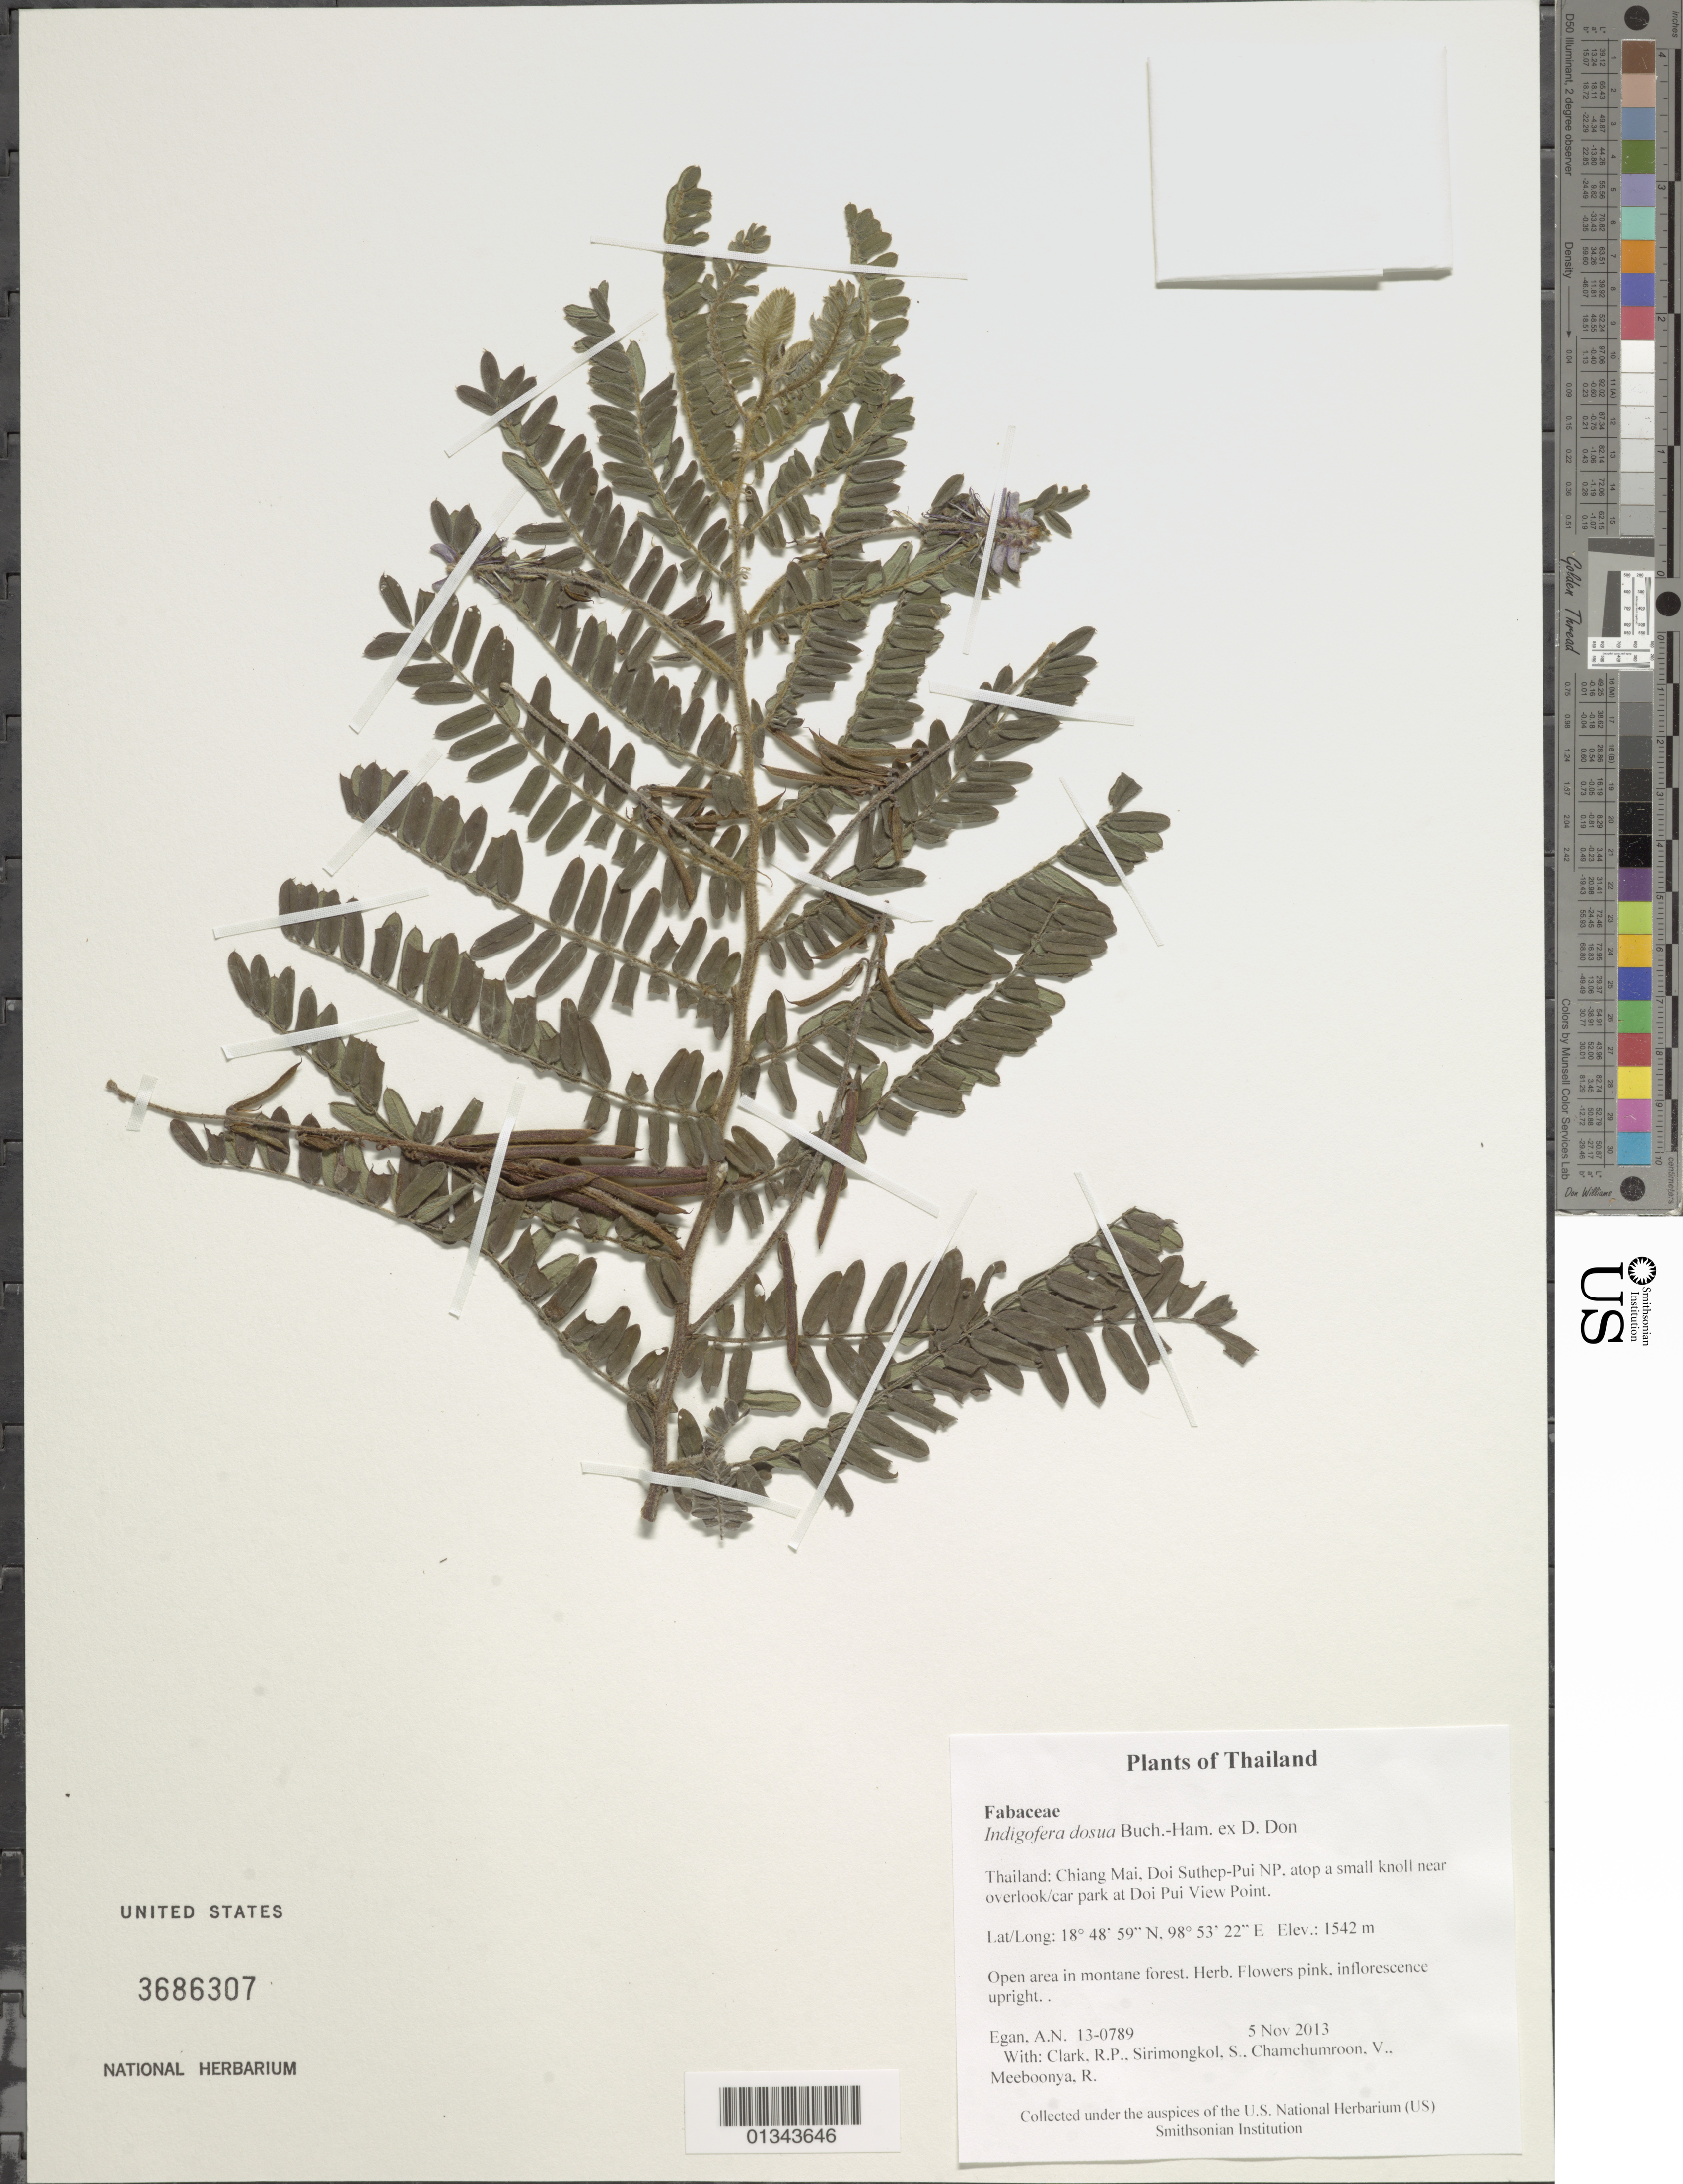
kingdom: Plantae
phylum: Tracheophyta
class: Magnoliopsida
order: Fabales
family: Fabaceae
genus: Indigofera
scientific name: Indigofera dosua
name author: Buch.-Ham. ex D. Don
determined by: Egan, Ashley N., (US), Smithsonian Institution - National Museum of Natural History (UNITED STATES)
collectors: A. N. Egan, R. P. Clark, S. Sirimongkol, V. Chamchumroon & R. Meeboonya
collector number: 13-0789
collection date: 2013-11-05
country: Thailand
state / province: Chiang Mai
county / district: Mueang Chiang Mai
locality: Doi Suthep-Pui NP, atop a small knoll near overlook/car park at Doi Pui View Point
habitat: Open area in montane forest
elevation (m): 1542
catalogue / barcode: US 3686307